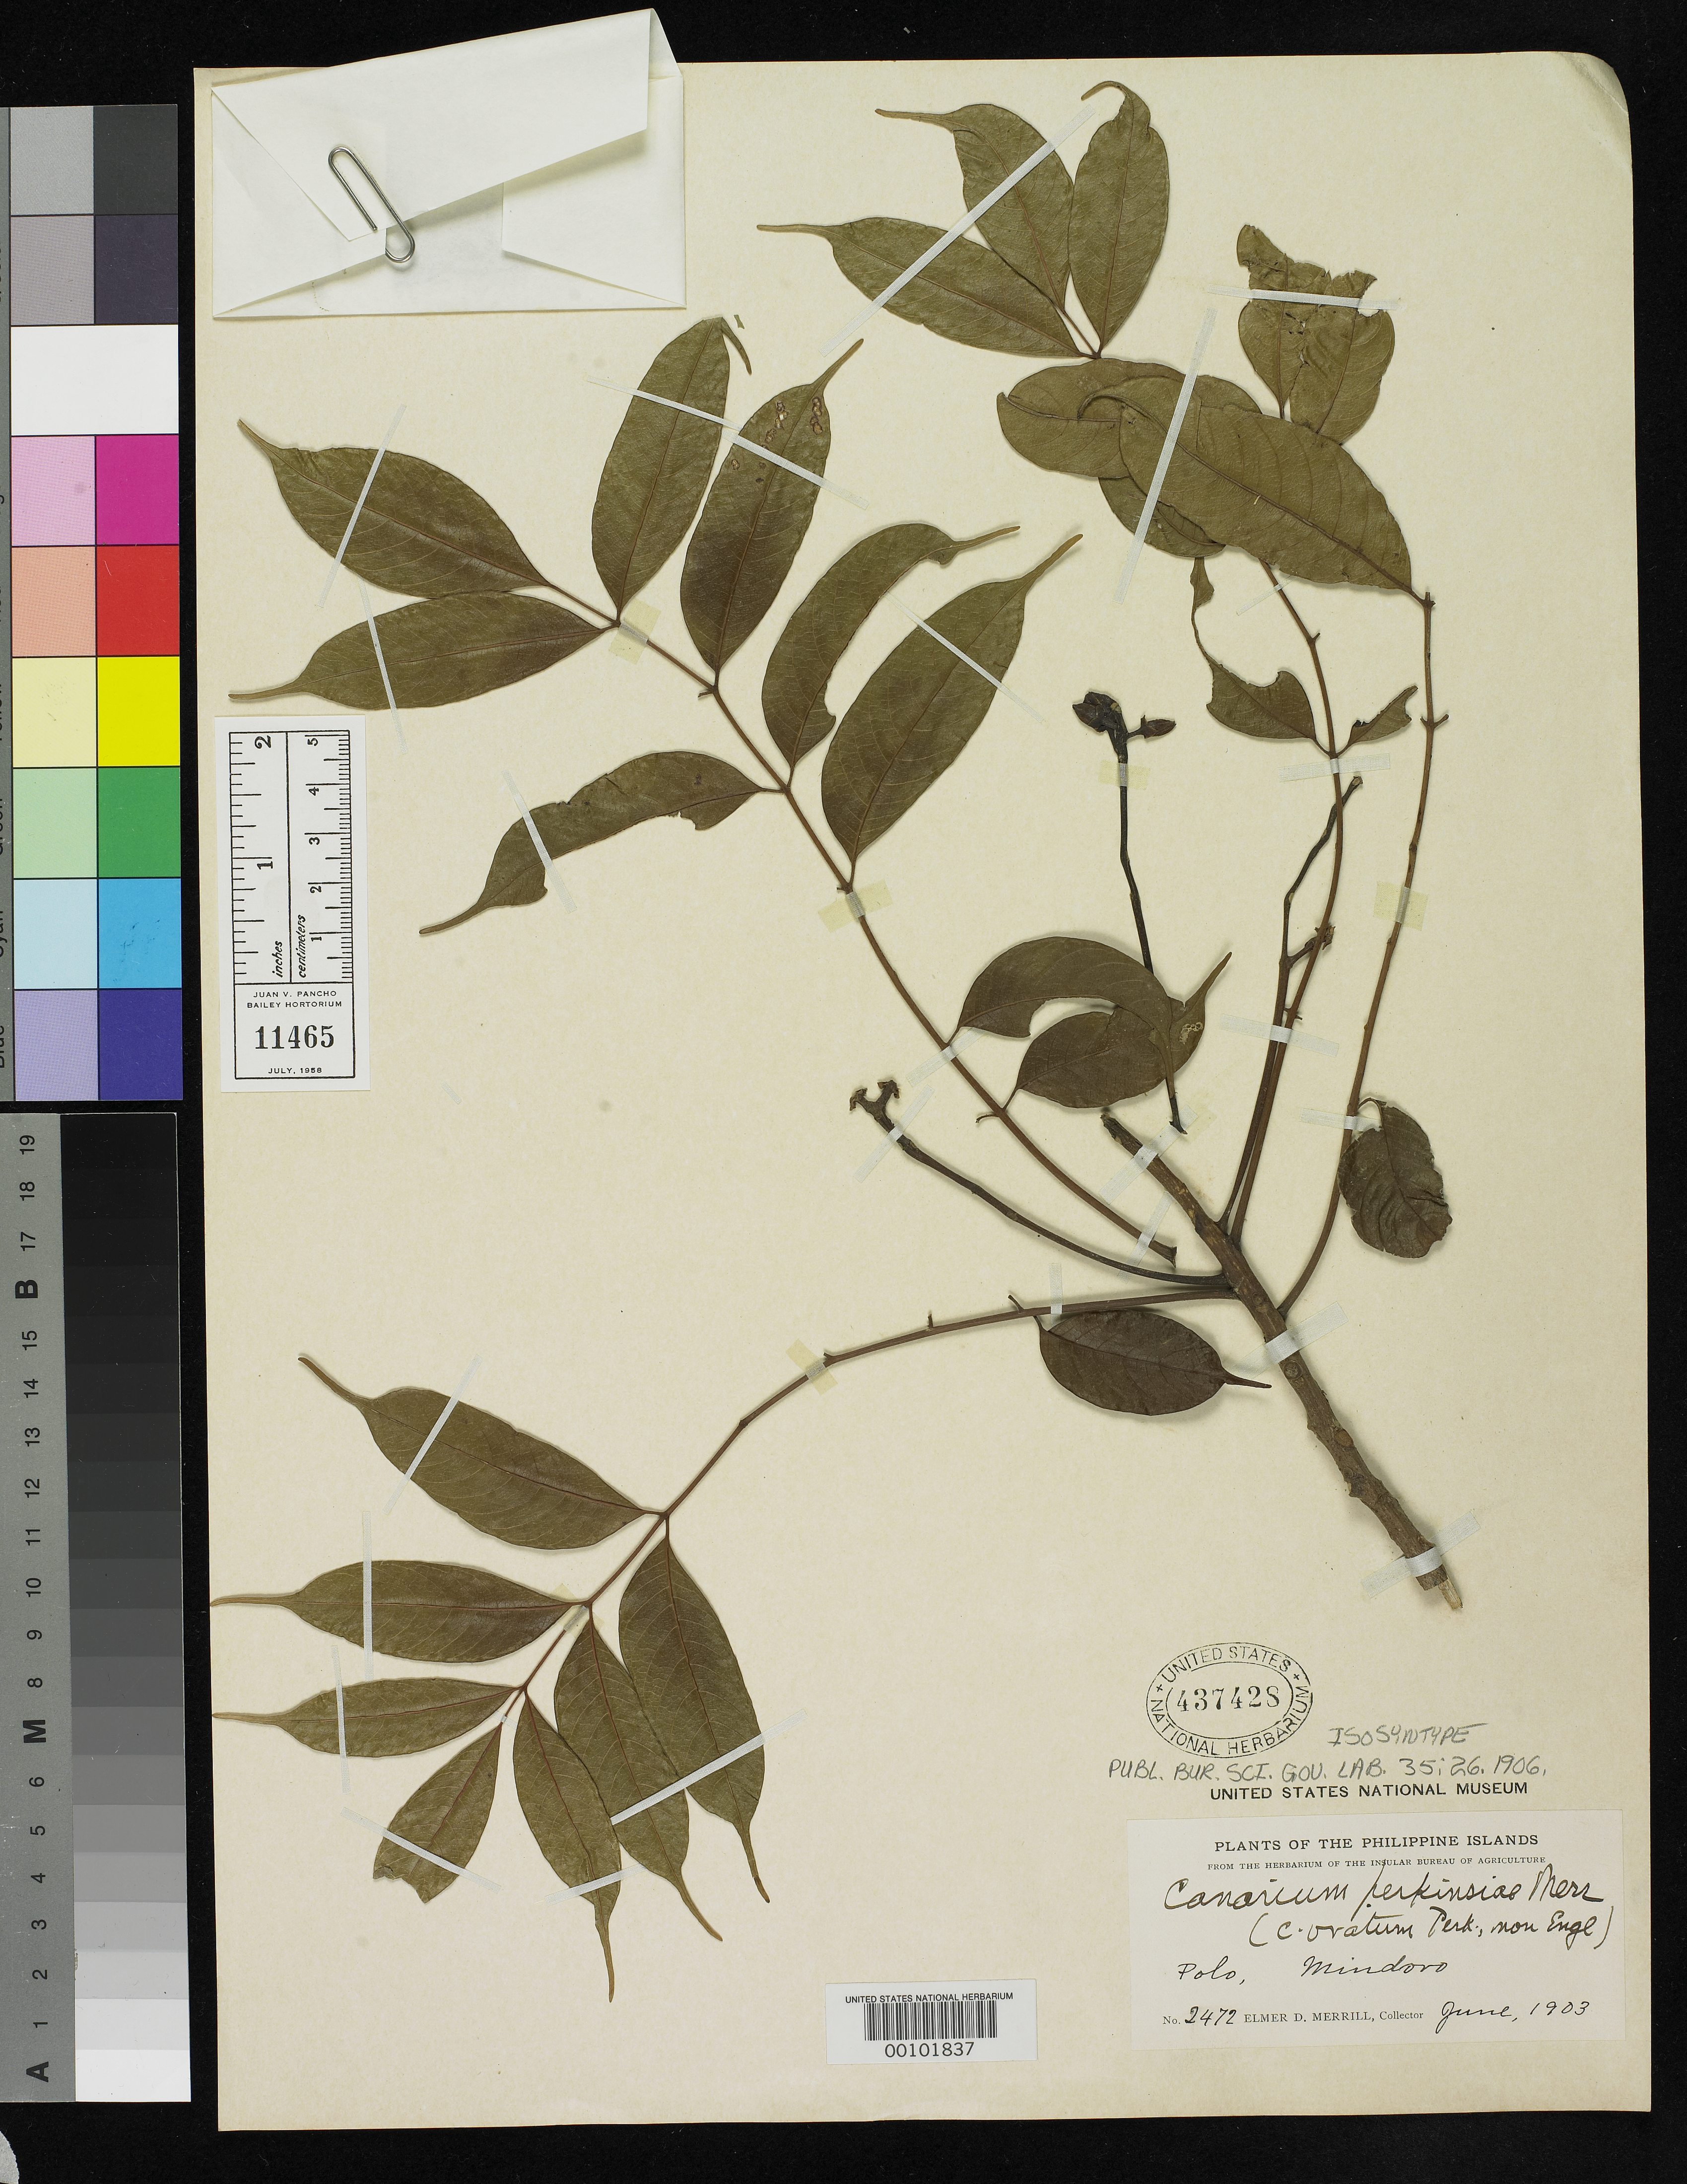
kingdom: Plantae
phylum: Tracheophyta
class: Magnoliopsida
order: Sapindales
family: Burseraceae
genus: Canarium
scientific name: Canarium perkinsae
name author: Merr.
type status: Isosyntype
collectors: E. D. Merrill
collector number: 2472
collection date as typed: Jun 1903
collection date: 1903-06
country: Philippines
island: Mindoro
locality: Pola.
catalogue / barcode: US 437428